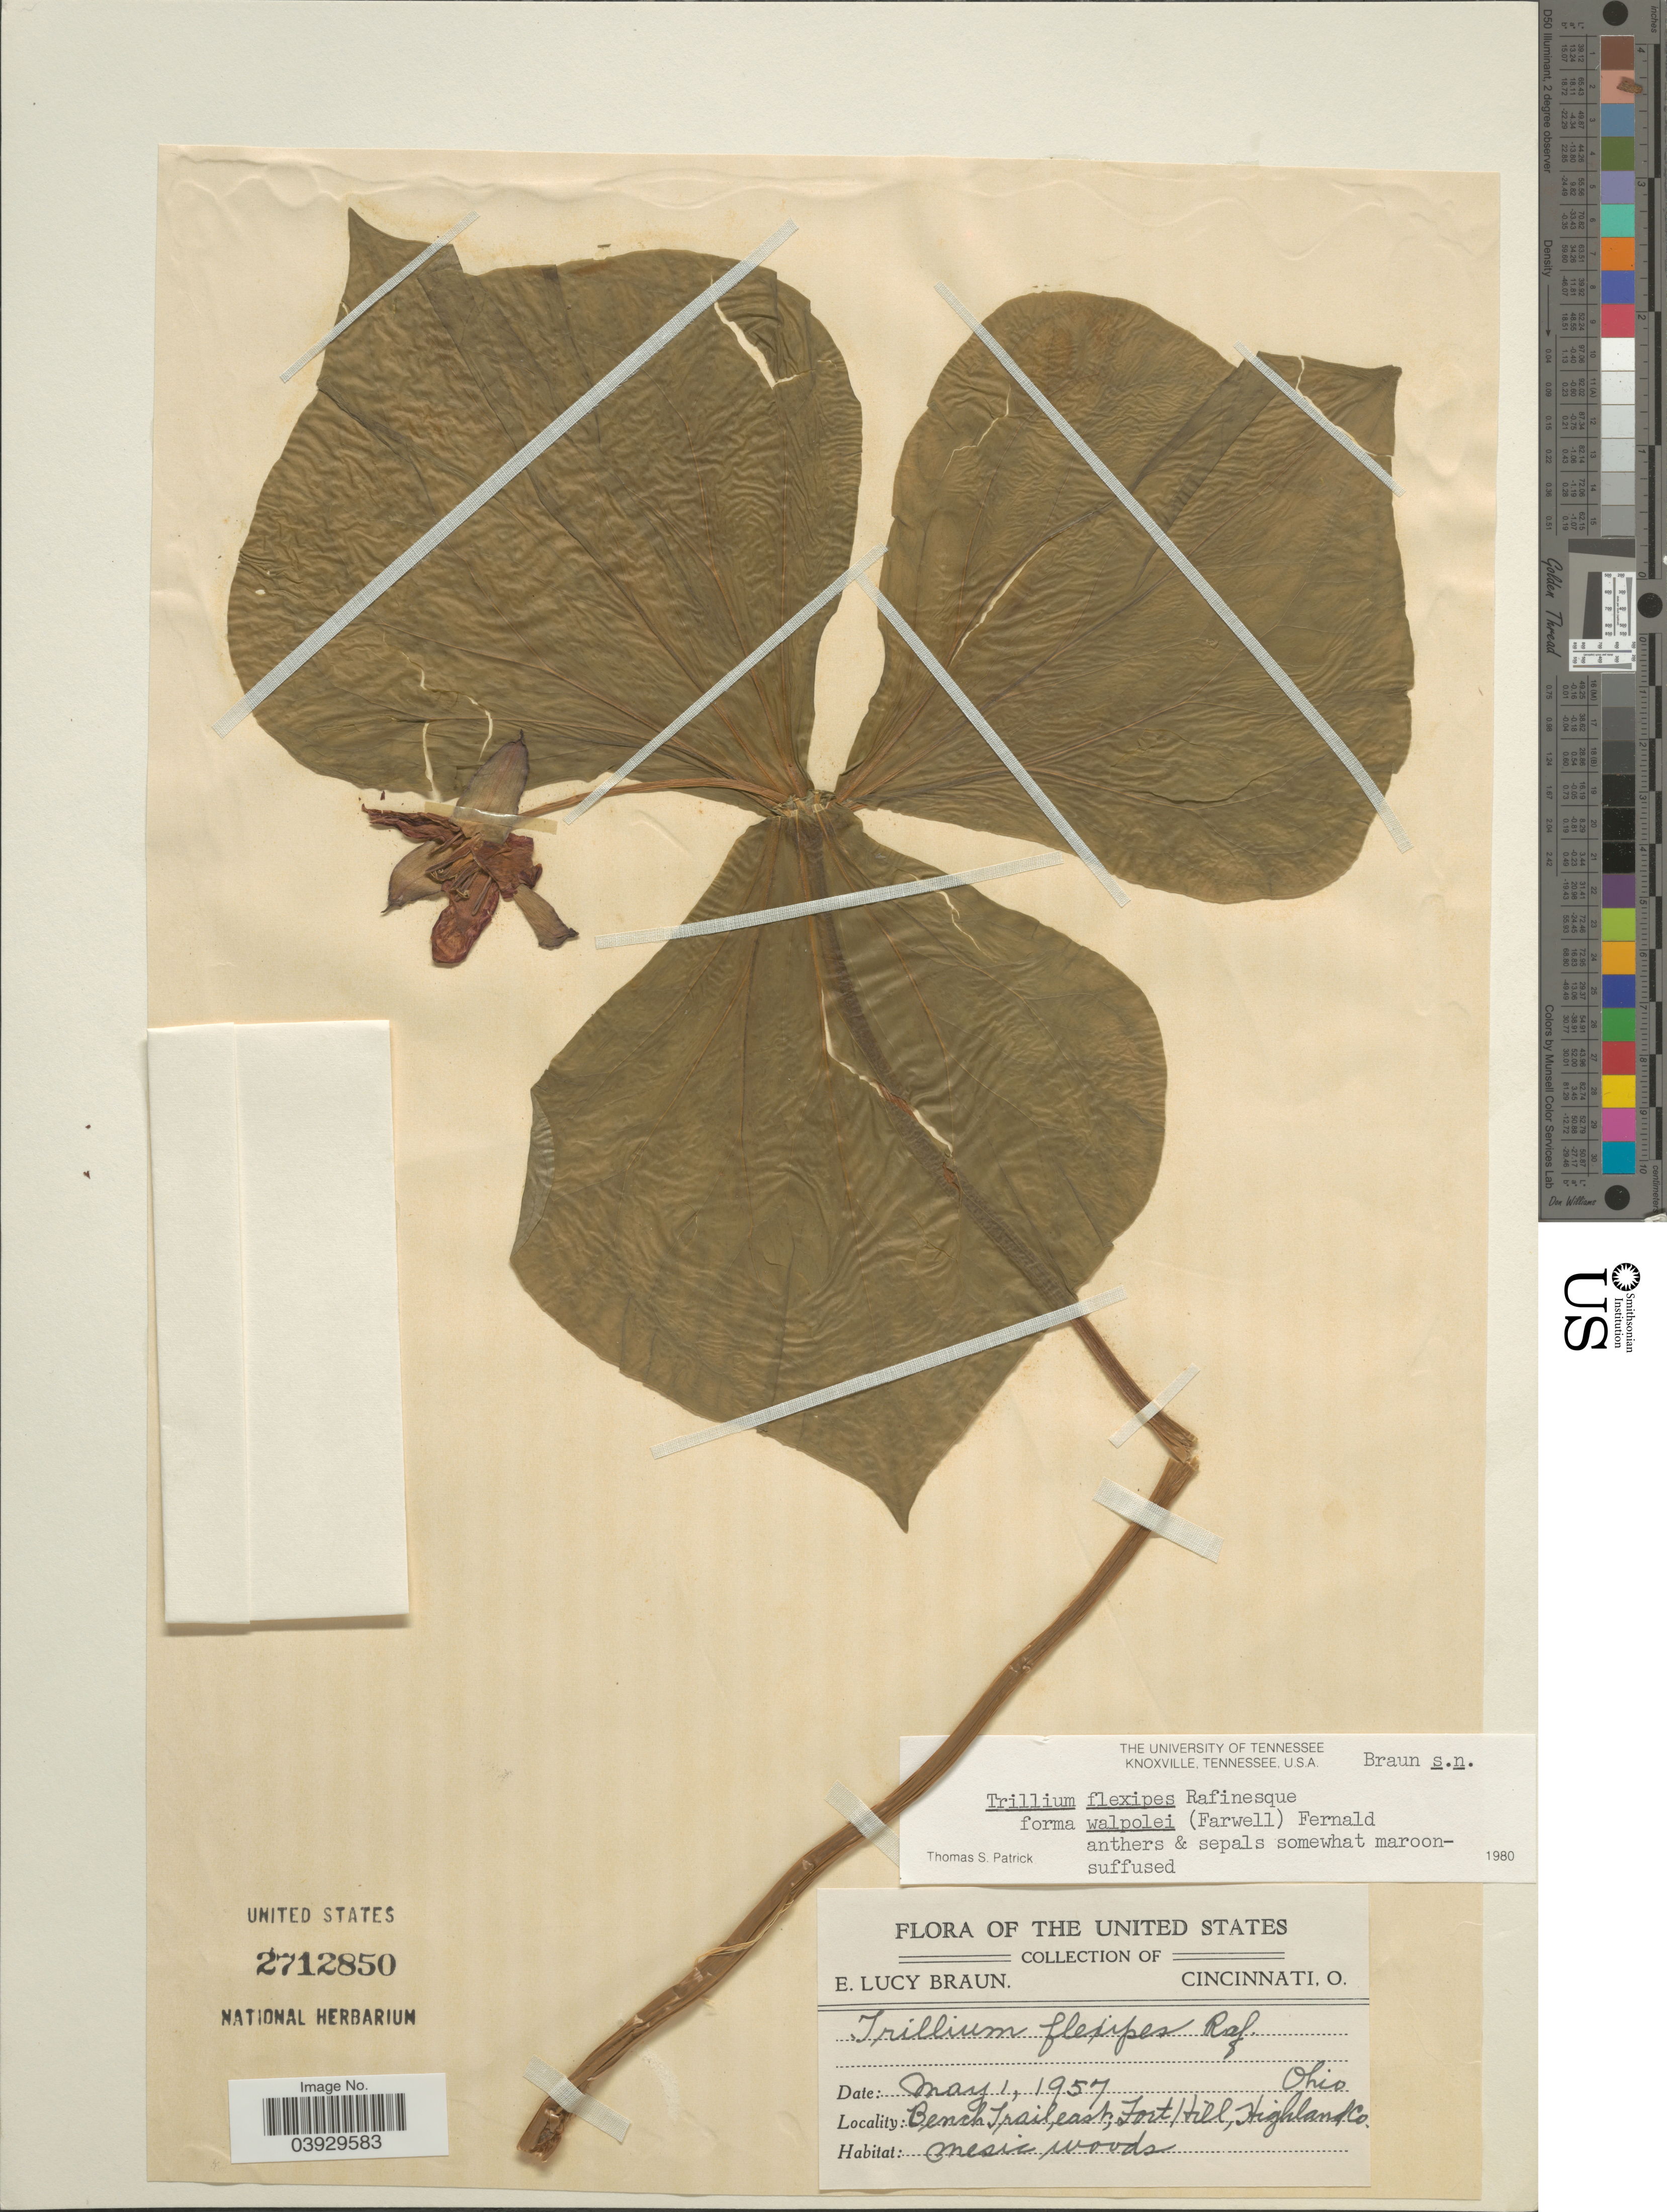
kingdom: Plantae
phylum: Tracheophyta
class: Liliopsida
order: Liliales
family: Melanthiaceae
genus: Trillium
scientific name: Trillium flexipes f. walpolei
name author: (Farw.) Fernald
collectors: E. L. Braun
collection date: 1957-05-01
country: United States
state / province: Ohio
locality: Bench Trail, east, Fort Hill, Highland Co.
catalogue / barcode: US 2712850